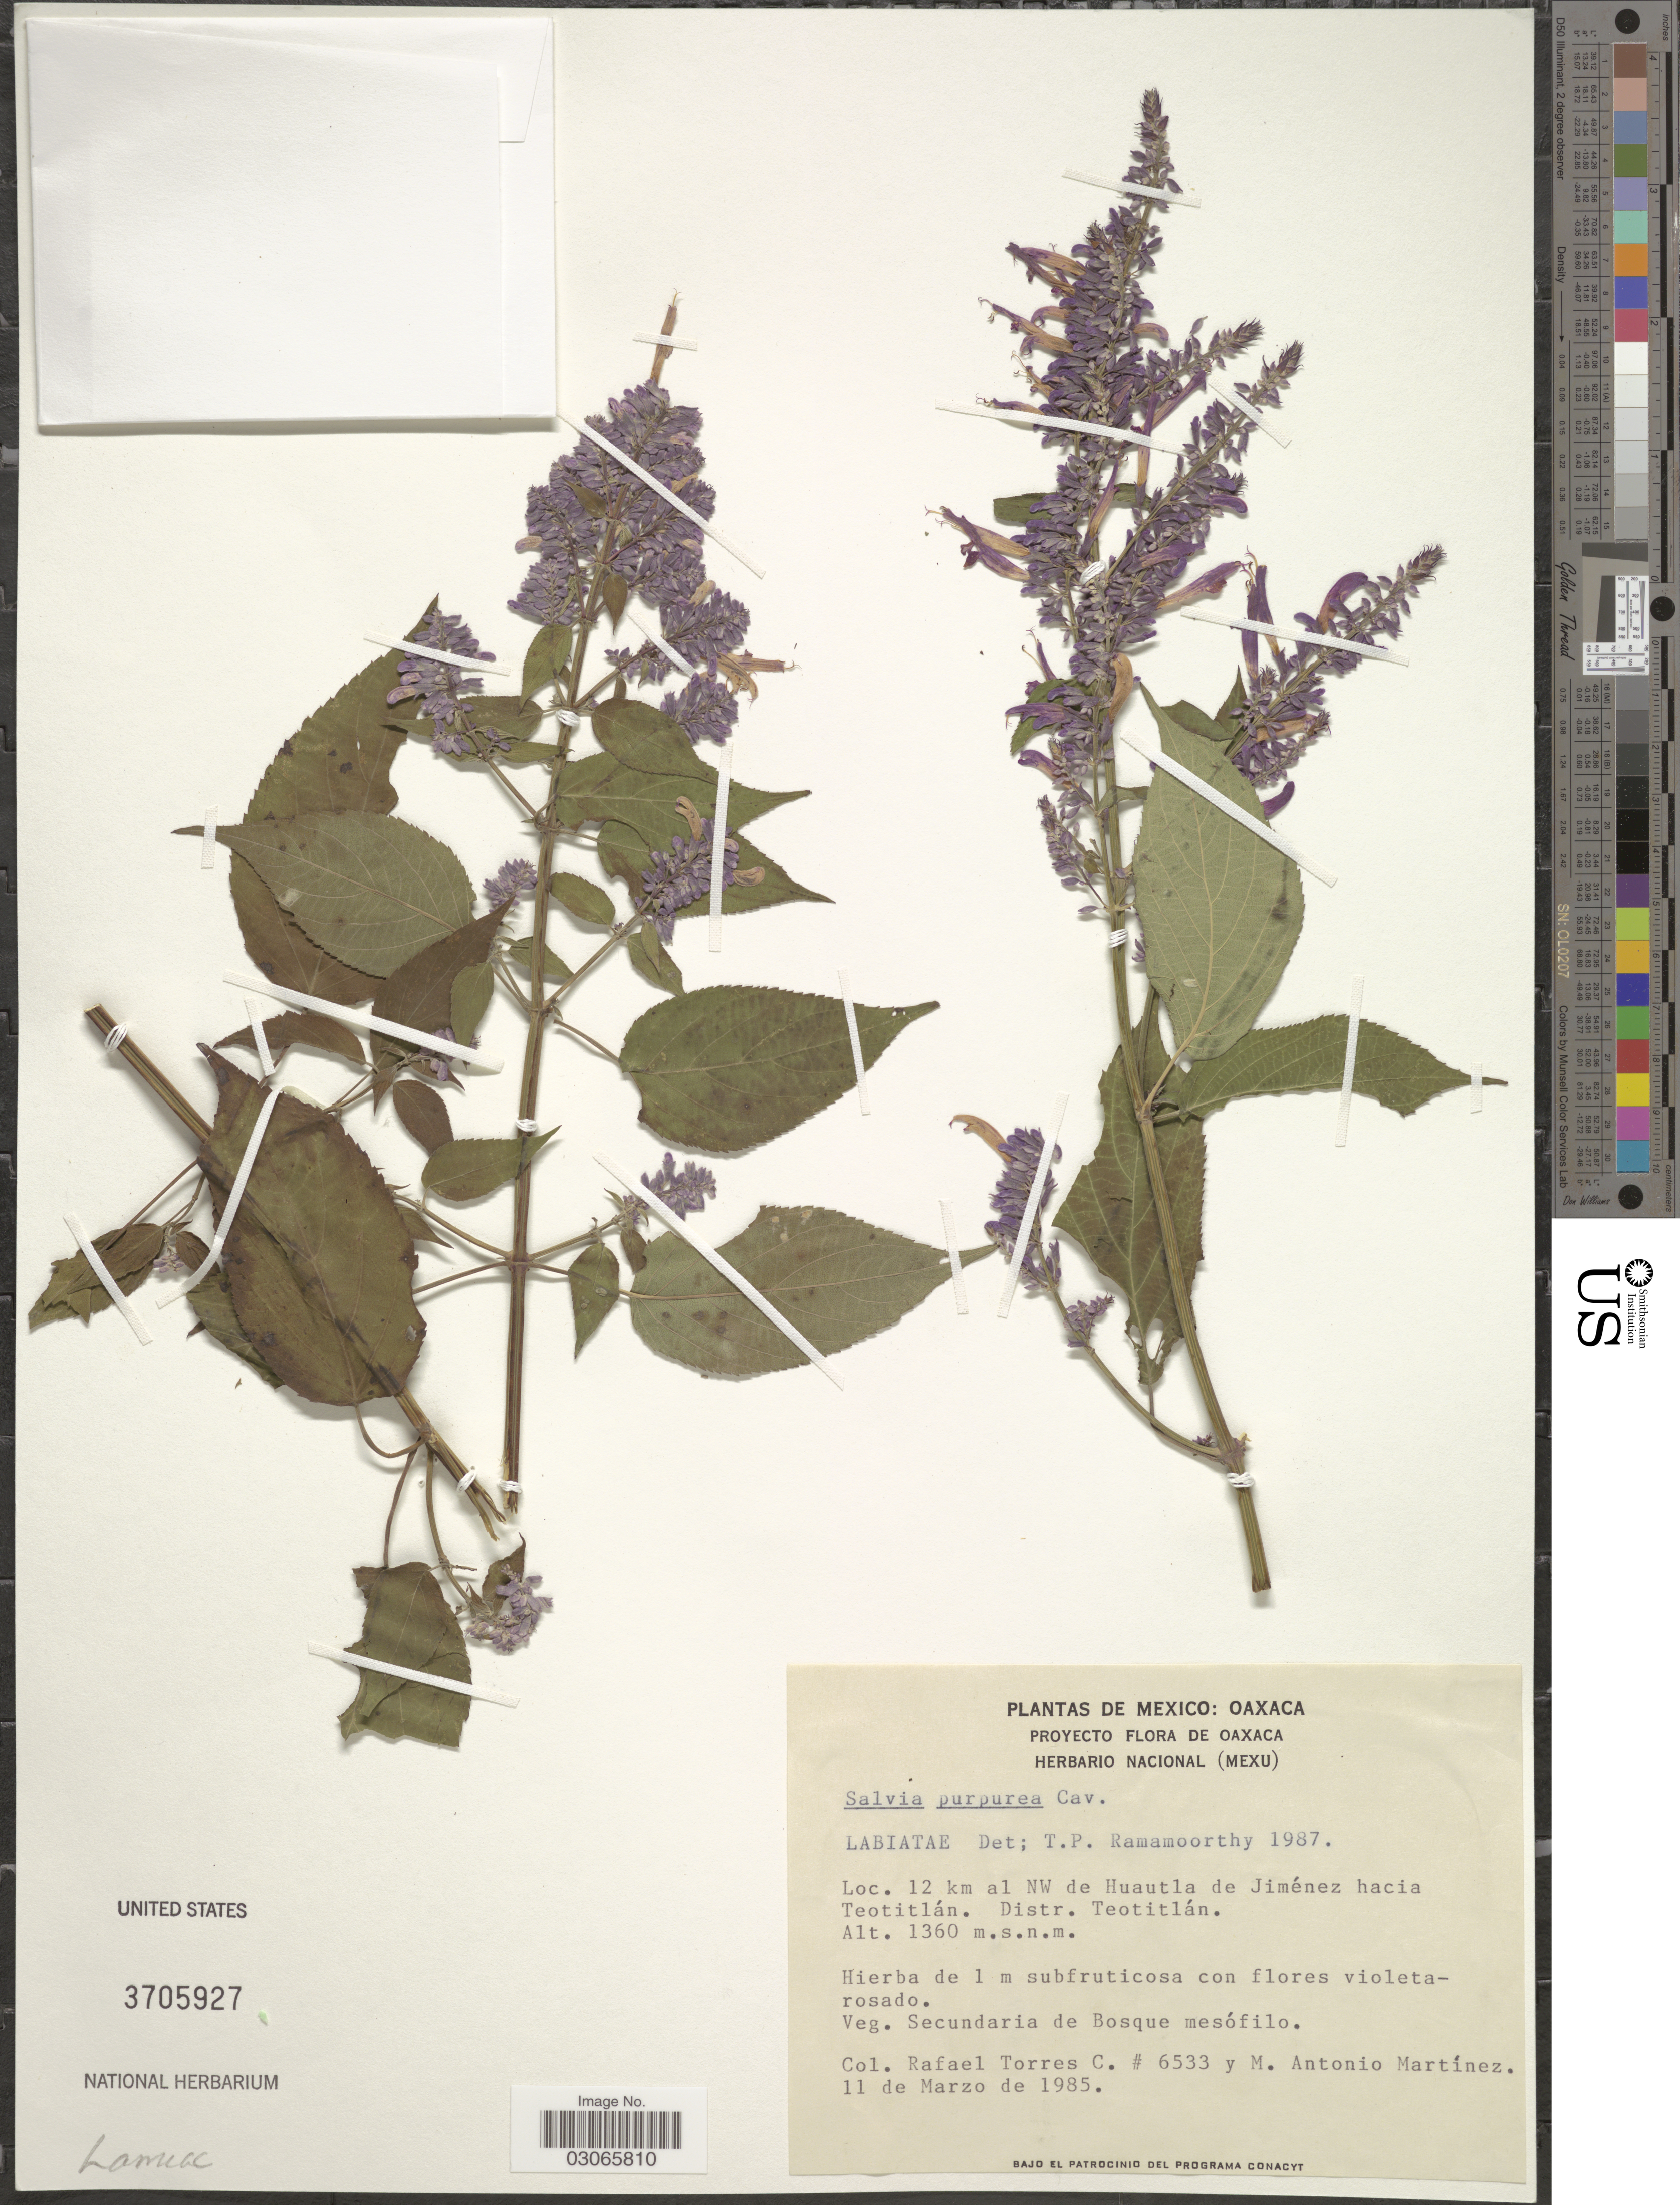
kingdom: Plantae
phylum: Tracheophyta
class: Magnoliopsida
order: Lamiales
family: Lamiaceae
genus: Salvia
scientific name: Salvia purpurea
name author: Cav.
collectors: R. Torres C. & M. A. Martinez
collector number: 6533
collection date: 1985-03-11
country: Mexico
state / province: Oaxaca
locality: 12 km al NW de Huautla de Jiménez hacia Teotitlán. Distr. Teotitlán.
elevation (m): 1360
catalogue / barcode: US 3705927